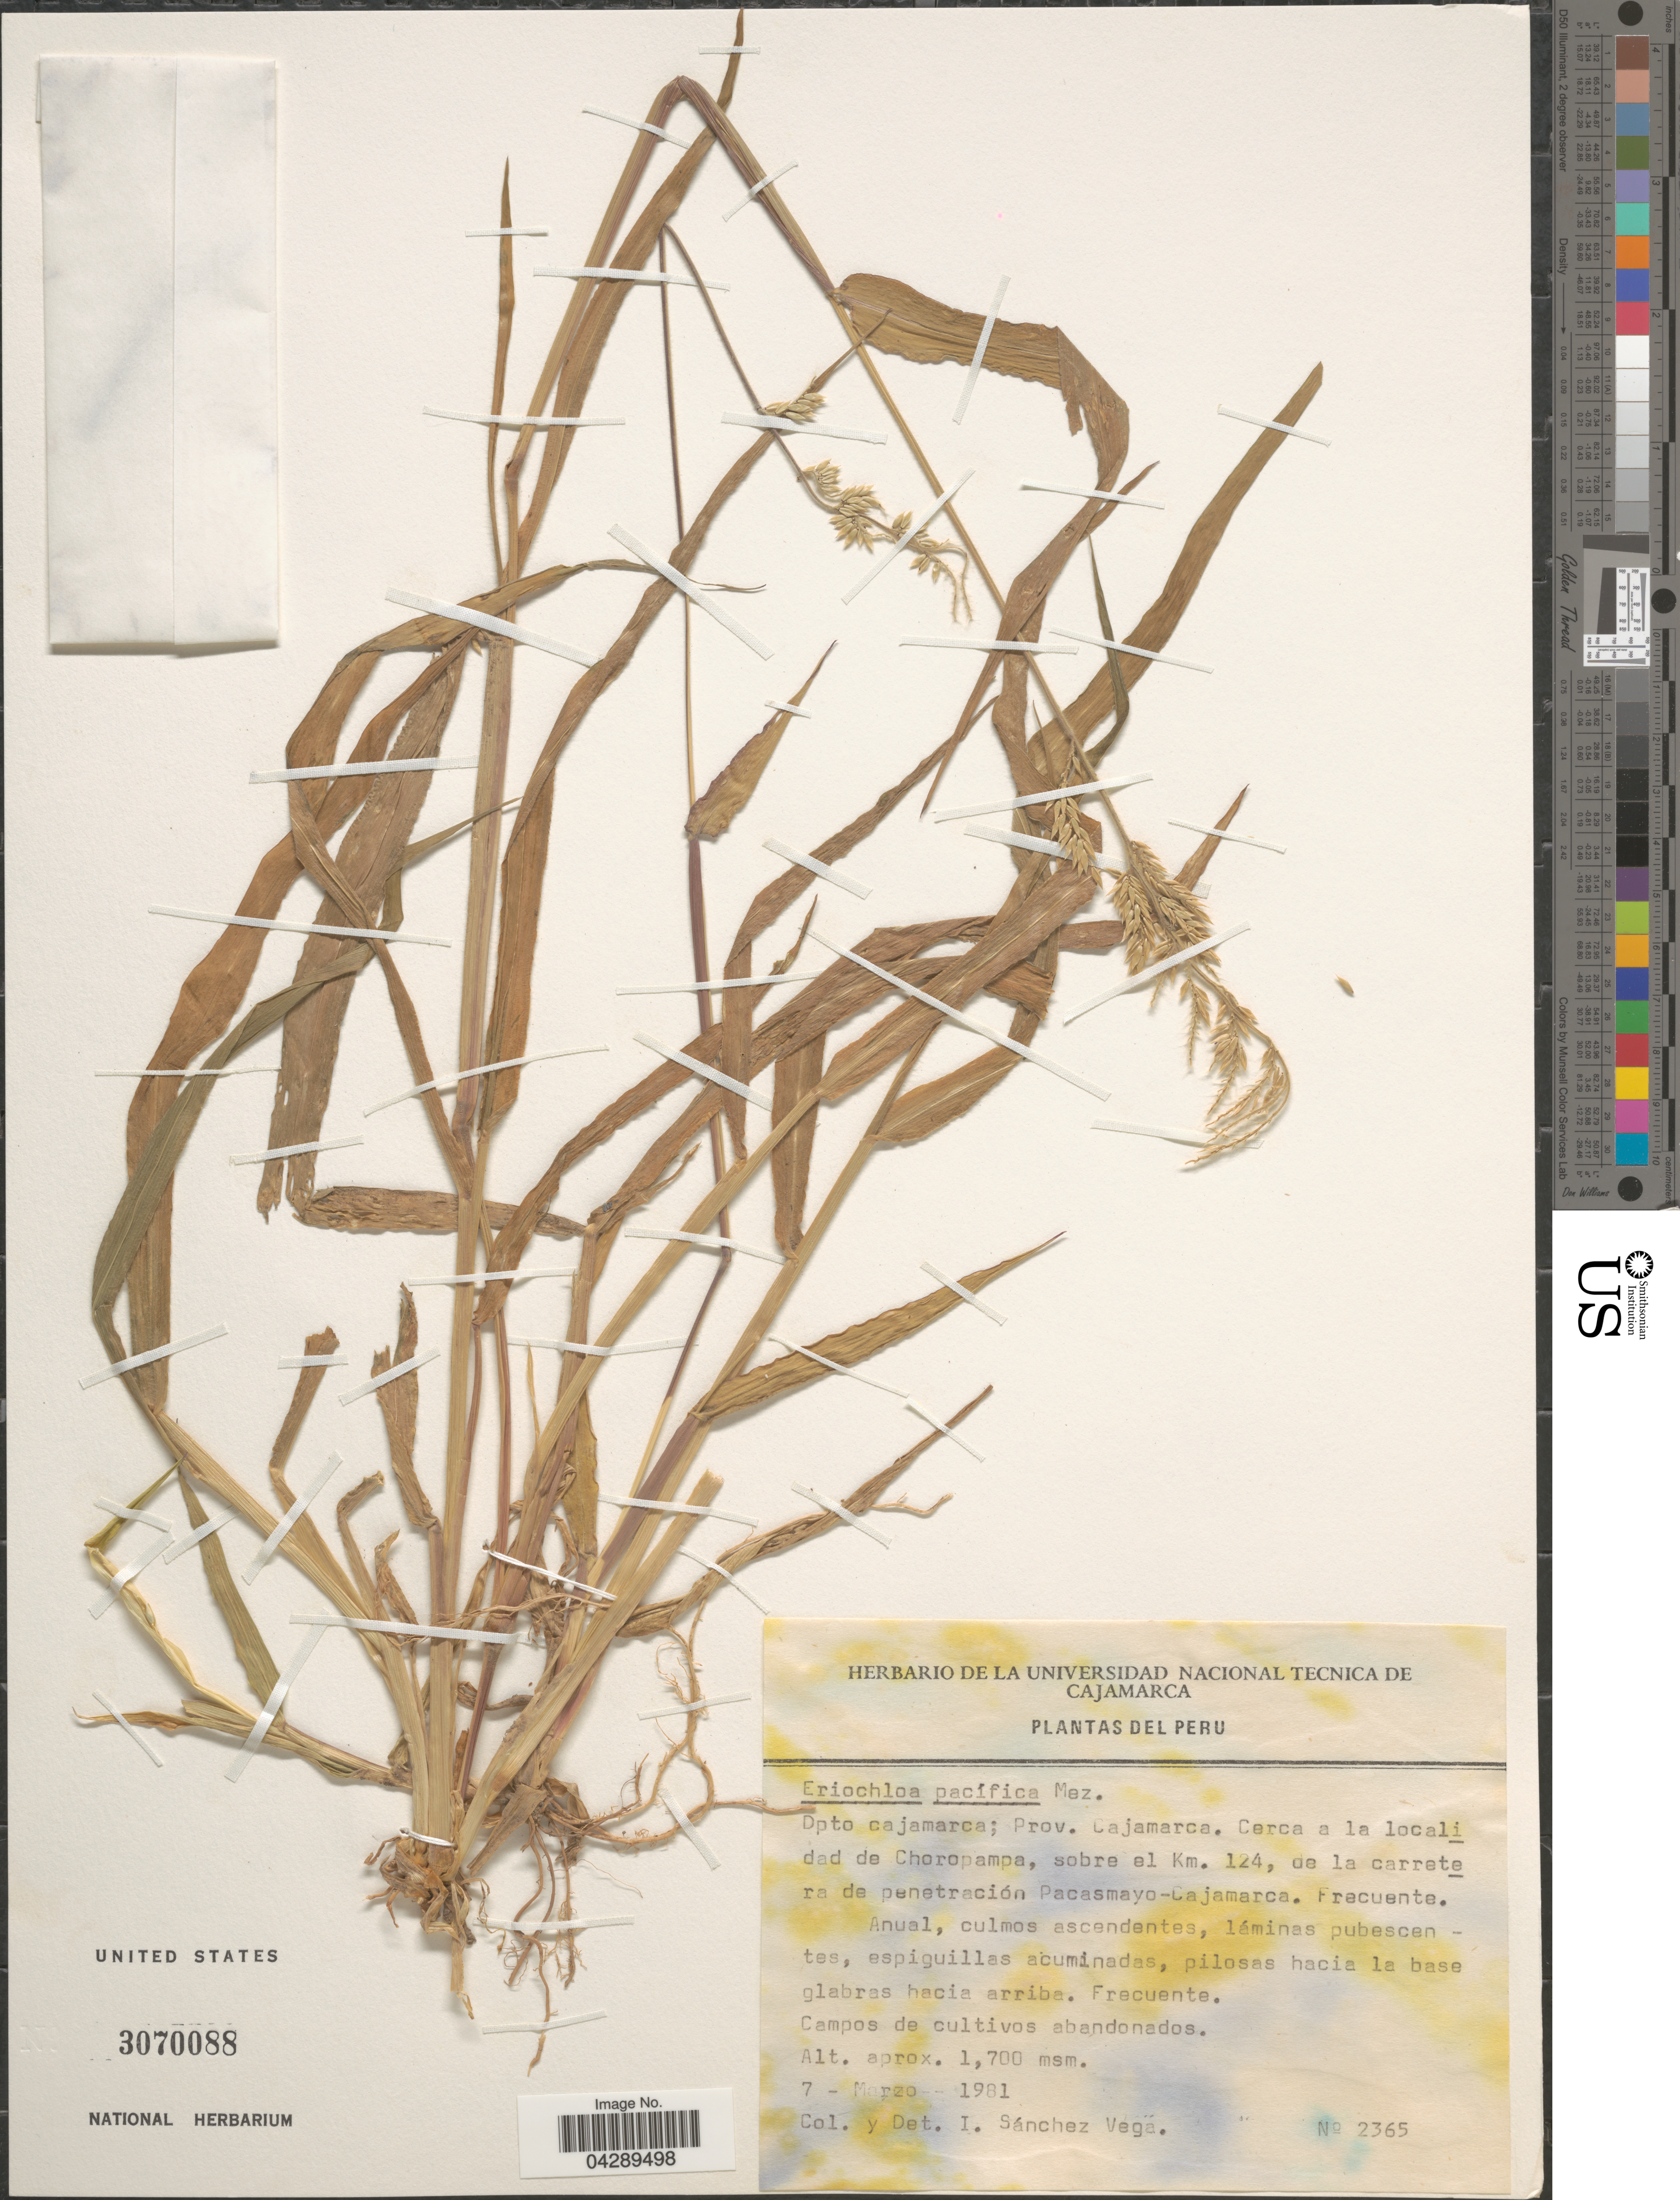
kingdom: Plantae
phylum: Tracheophyta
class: Liliopsida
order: Poales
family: Poaceae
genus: Eriochloa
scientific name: Eriochloa pacifica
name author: Mez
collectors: I. Sánchez Vega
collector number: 2365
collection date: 1981-03-07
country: Peru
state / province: Cajamarca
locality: Dpto Cajamarca; Prov. Cajamarca. Cerca a la localidad de Choropampa, sobre el Km. 124, de la carretera de penetración Pacasmayo-Cajamarca.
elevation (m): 1700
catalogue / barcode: US 3070088